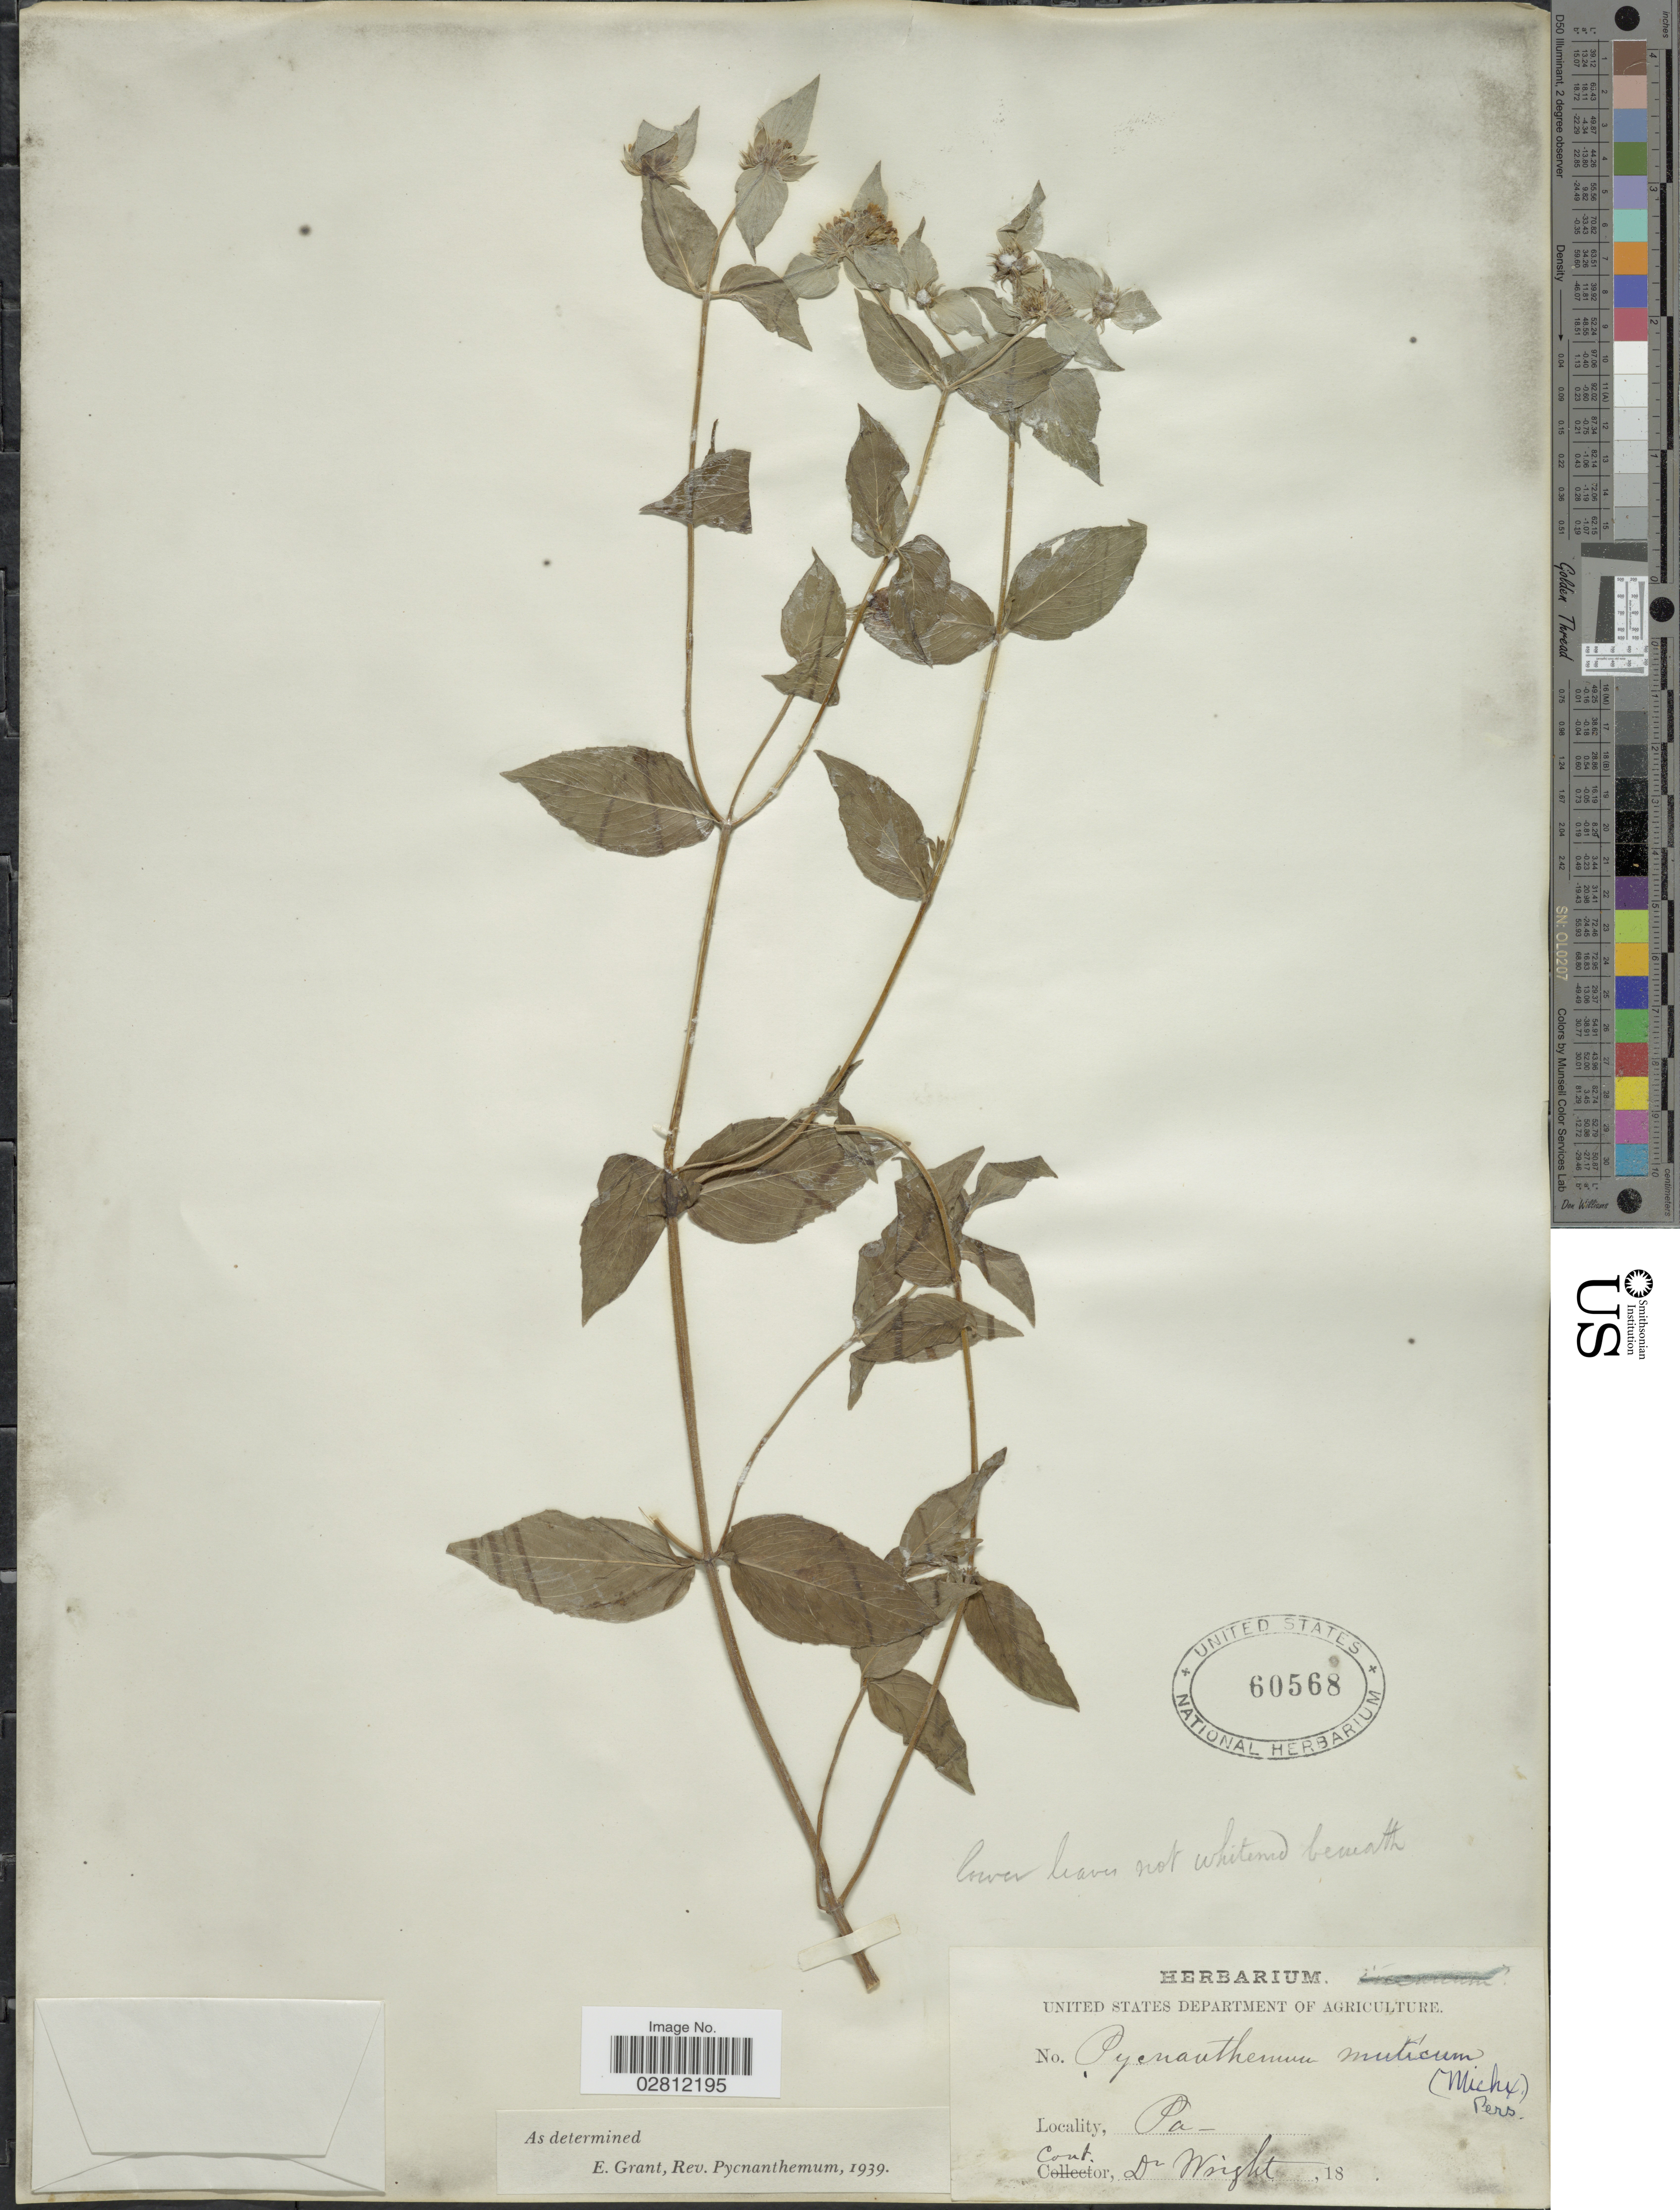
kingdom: Plantae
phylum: Tracheophyta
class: Magnoliopsida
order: Lamiales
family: Lamiaceae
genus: Pycnanthemum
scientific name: Pycnanthemum muticum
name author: (Michx.) Pers.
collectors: Wright, --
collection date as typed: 18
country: United States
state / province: Pennsylvania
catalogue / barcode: US 60568